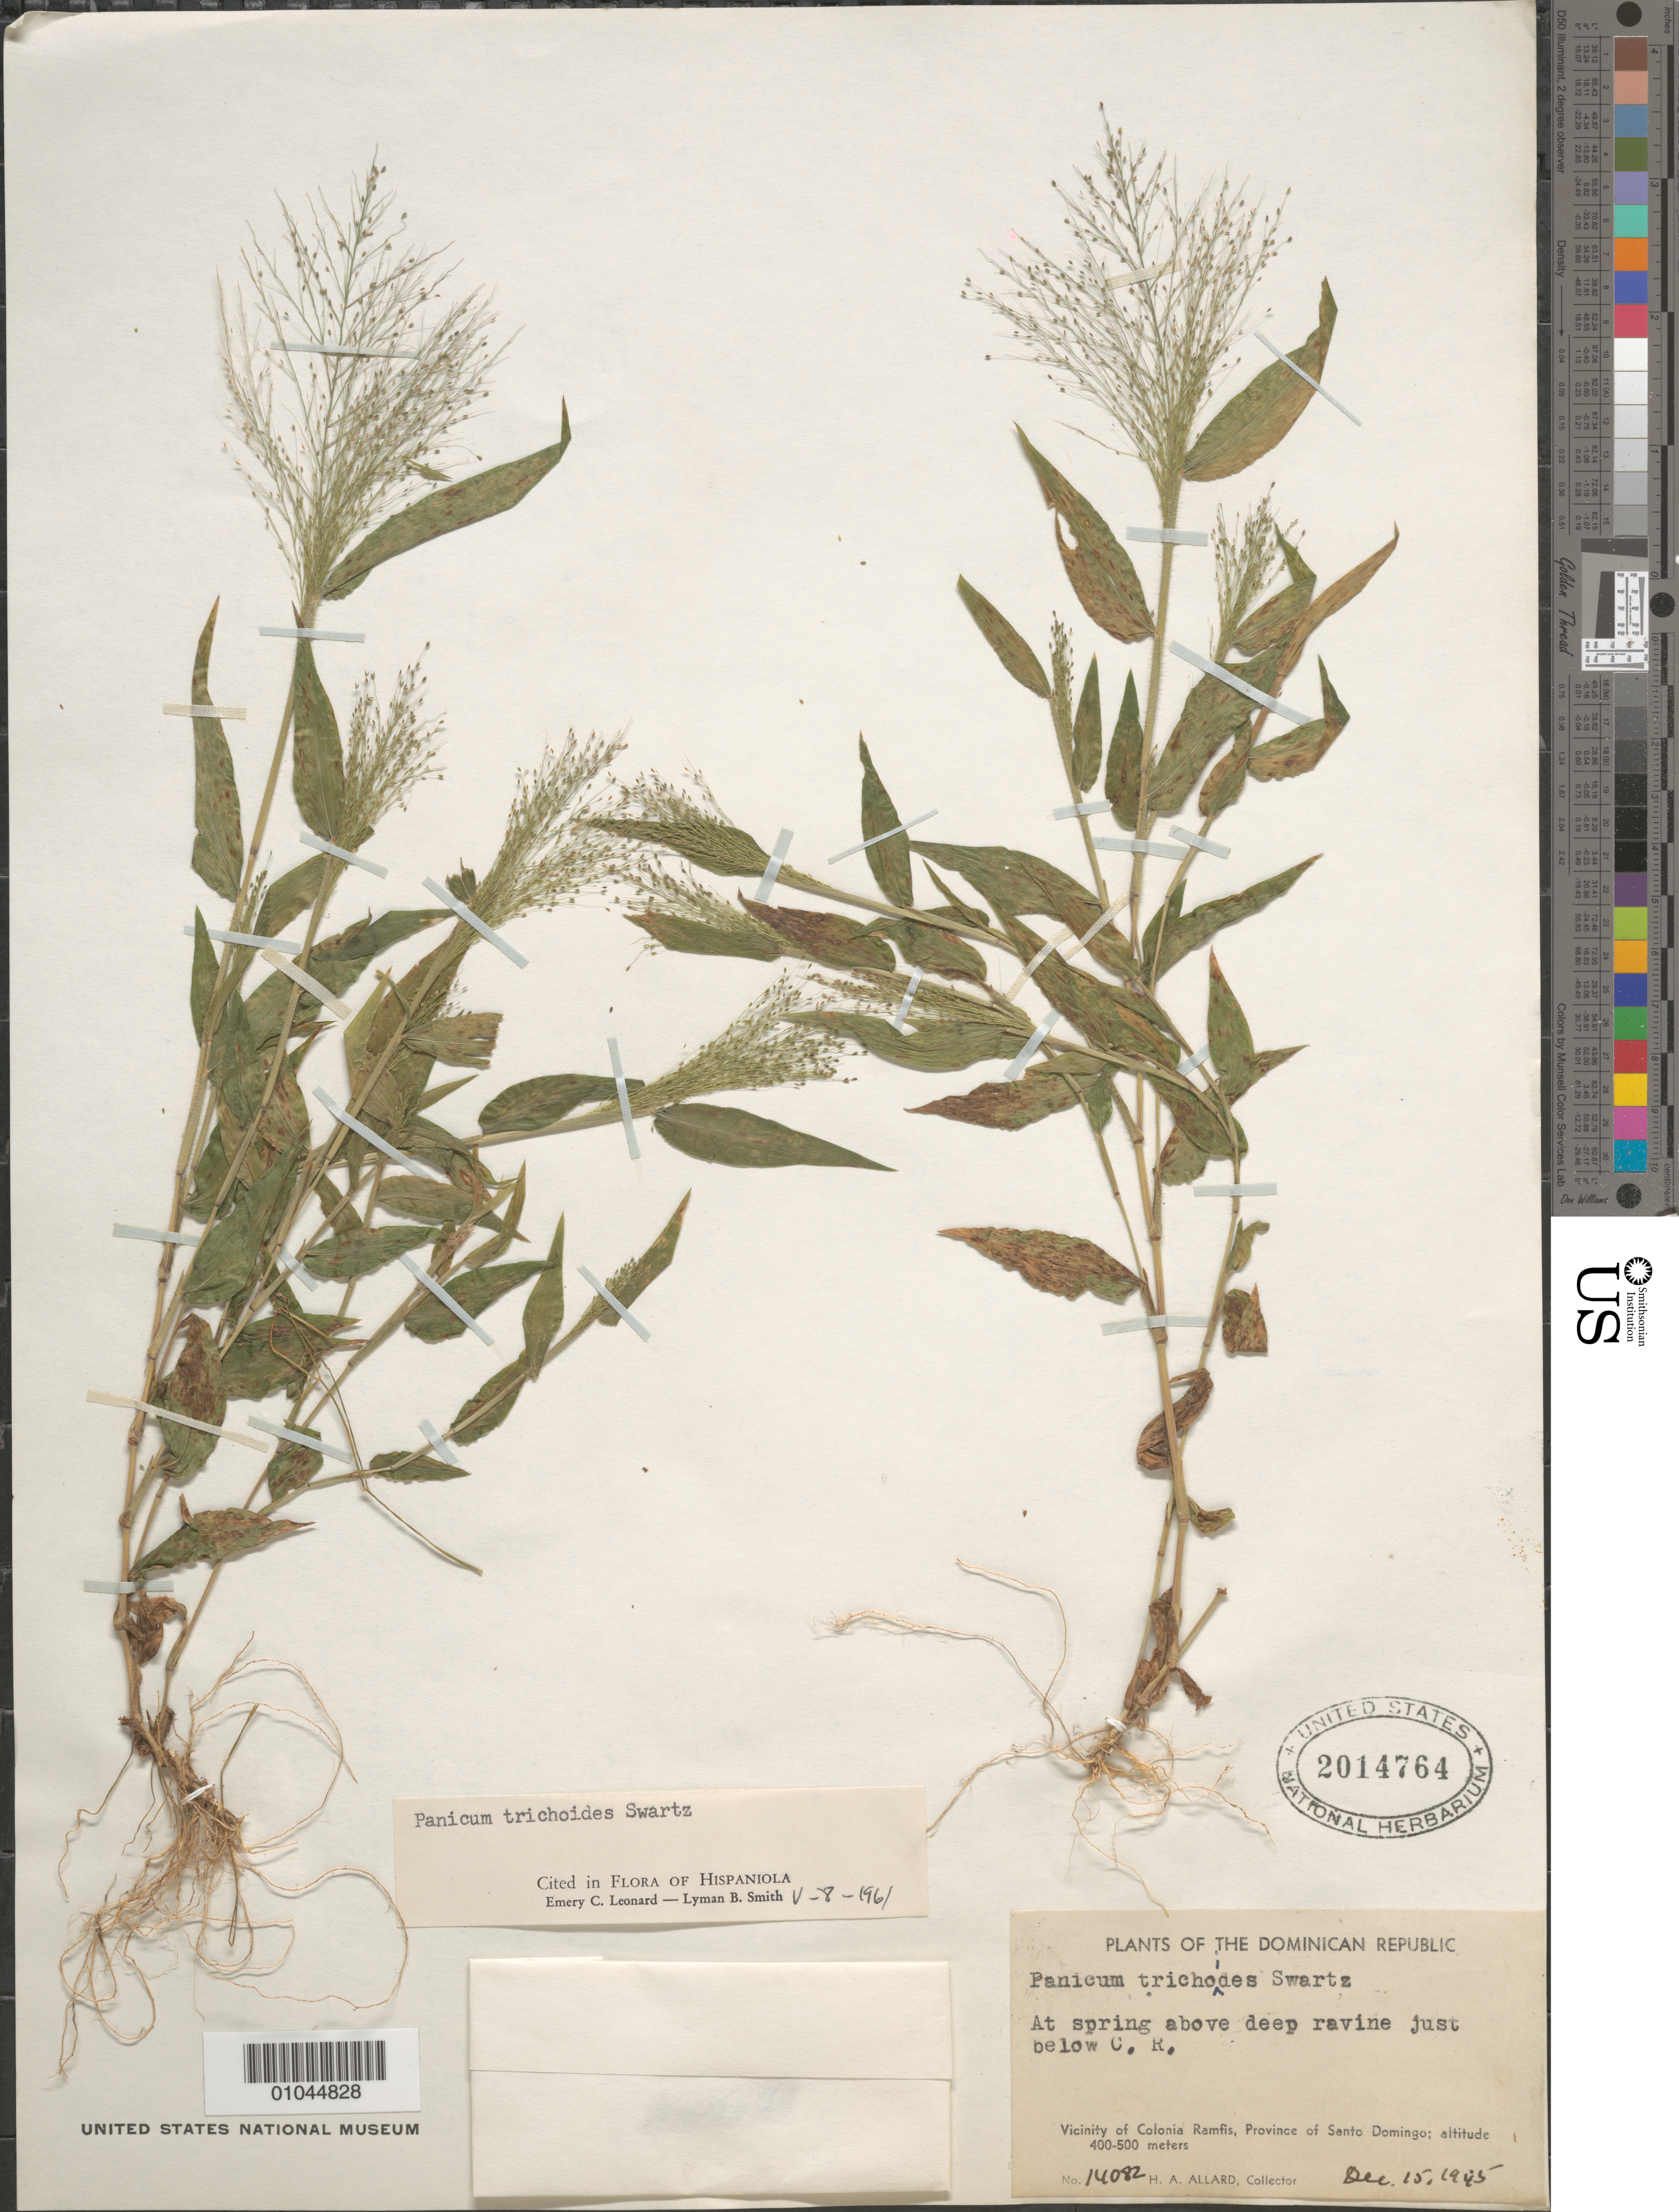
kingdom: Plantae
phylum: Tracheophyta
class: Liliopsida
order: Poales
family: Poaceae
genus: Panicum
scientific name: Panicum trichoides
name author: Sw.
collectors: H. A. Allard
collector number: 14082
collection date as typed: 15 Dec 1945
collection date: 1945-12-15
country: Dominican Republic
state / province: Distrito Nacional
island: Hispaniola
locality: Vicinity of Colonia Ramfis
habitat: at spring above deep ravine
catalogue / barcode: US 2014764